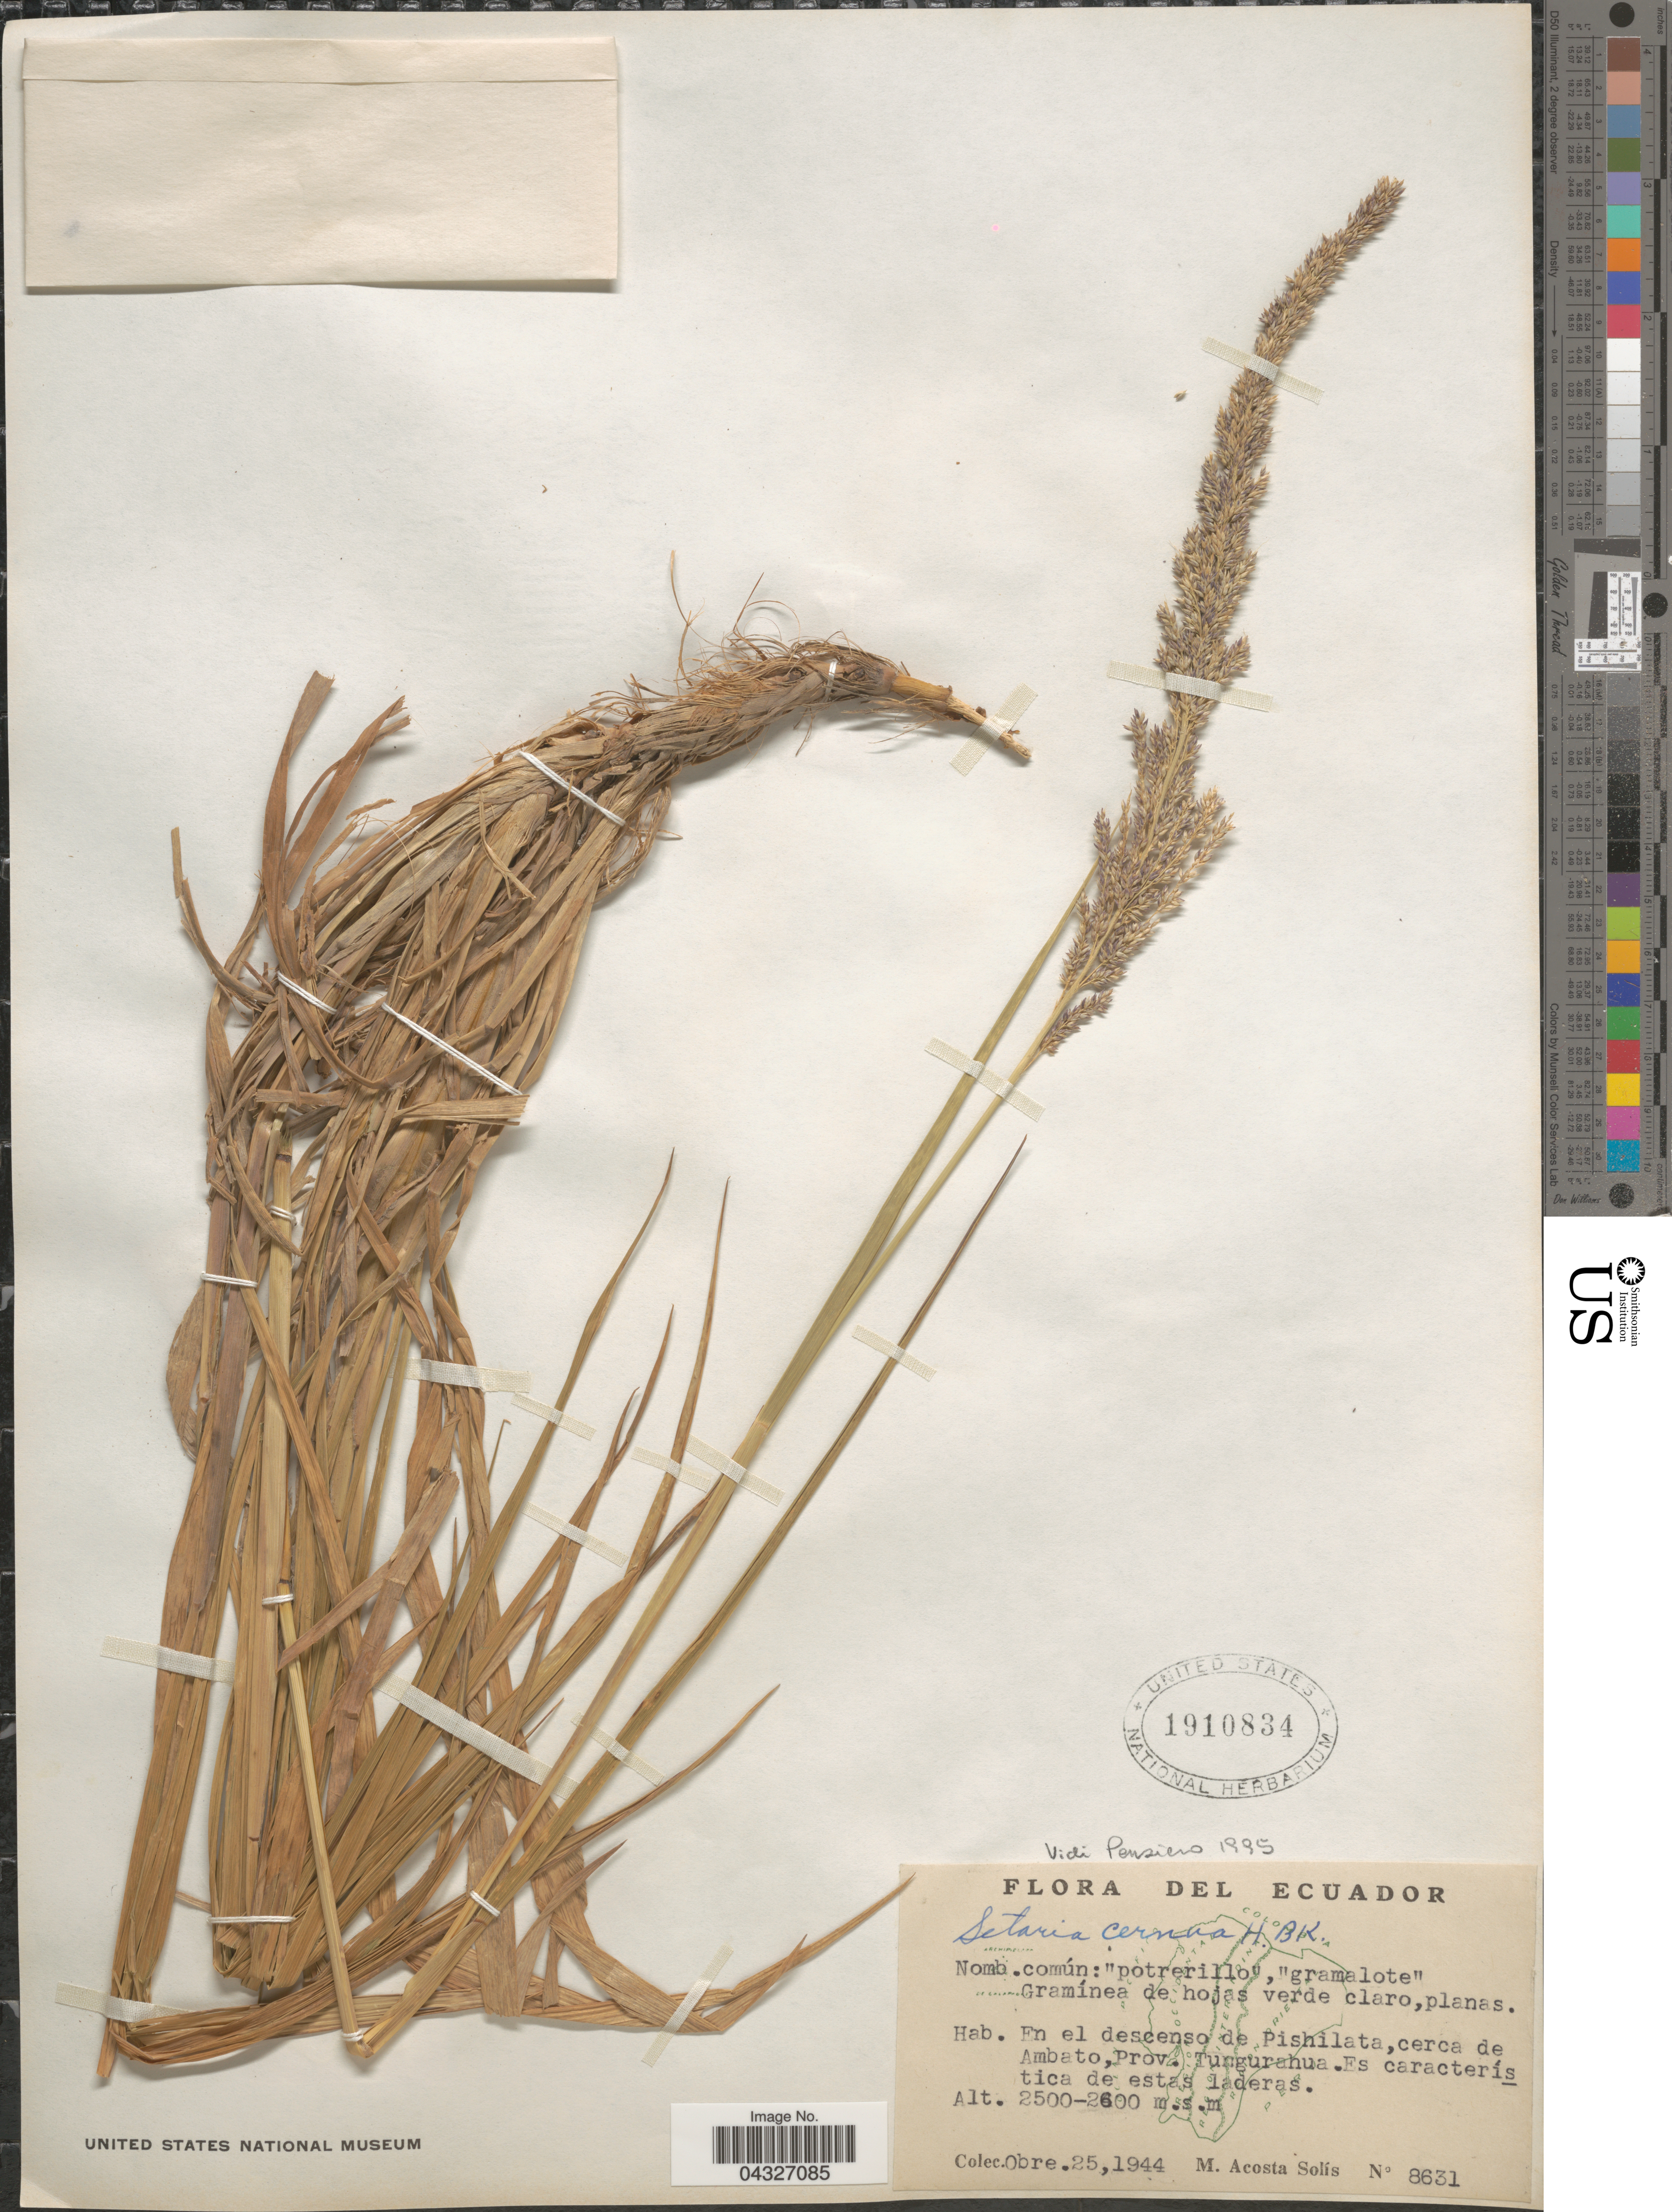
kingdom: Plantae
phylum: Tracheophyta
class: Liliopsida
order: Poales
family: Poaceae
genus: Setaria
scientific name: Setaria cernua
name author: Kunth in Humb.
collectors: M. Acosta Solis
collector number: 8631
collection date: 1944-10-25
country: Ecuador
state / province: Tungurahua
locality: En el descenso de Pishilata, cerca de Ambato.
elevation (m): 2500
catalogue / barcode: US 1910834